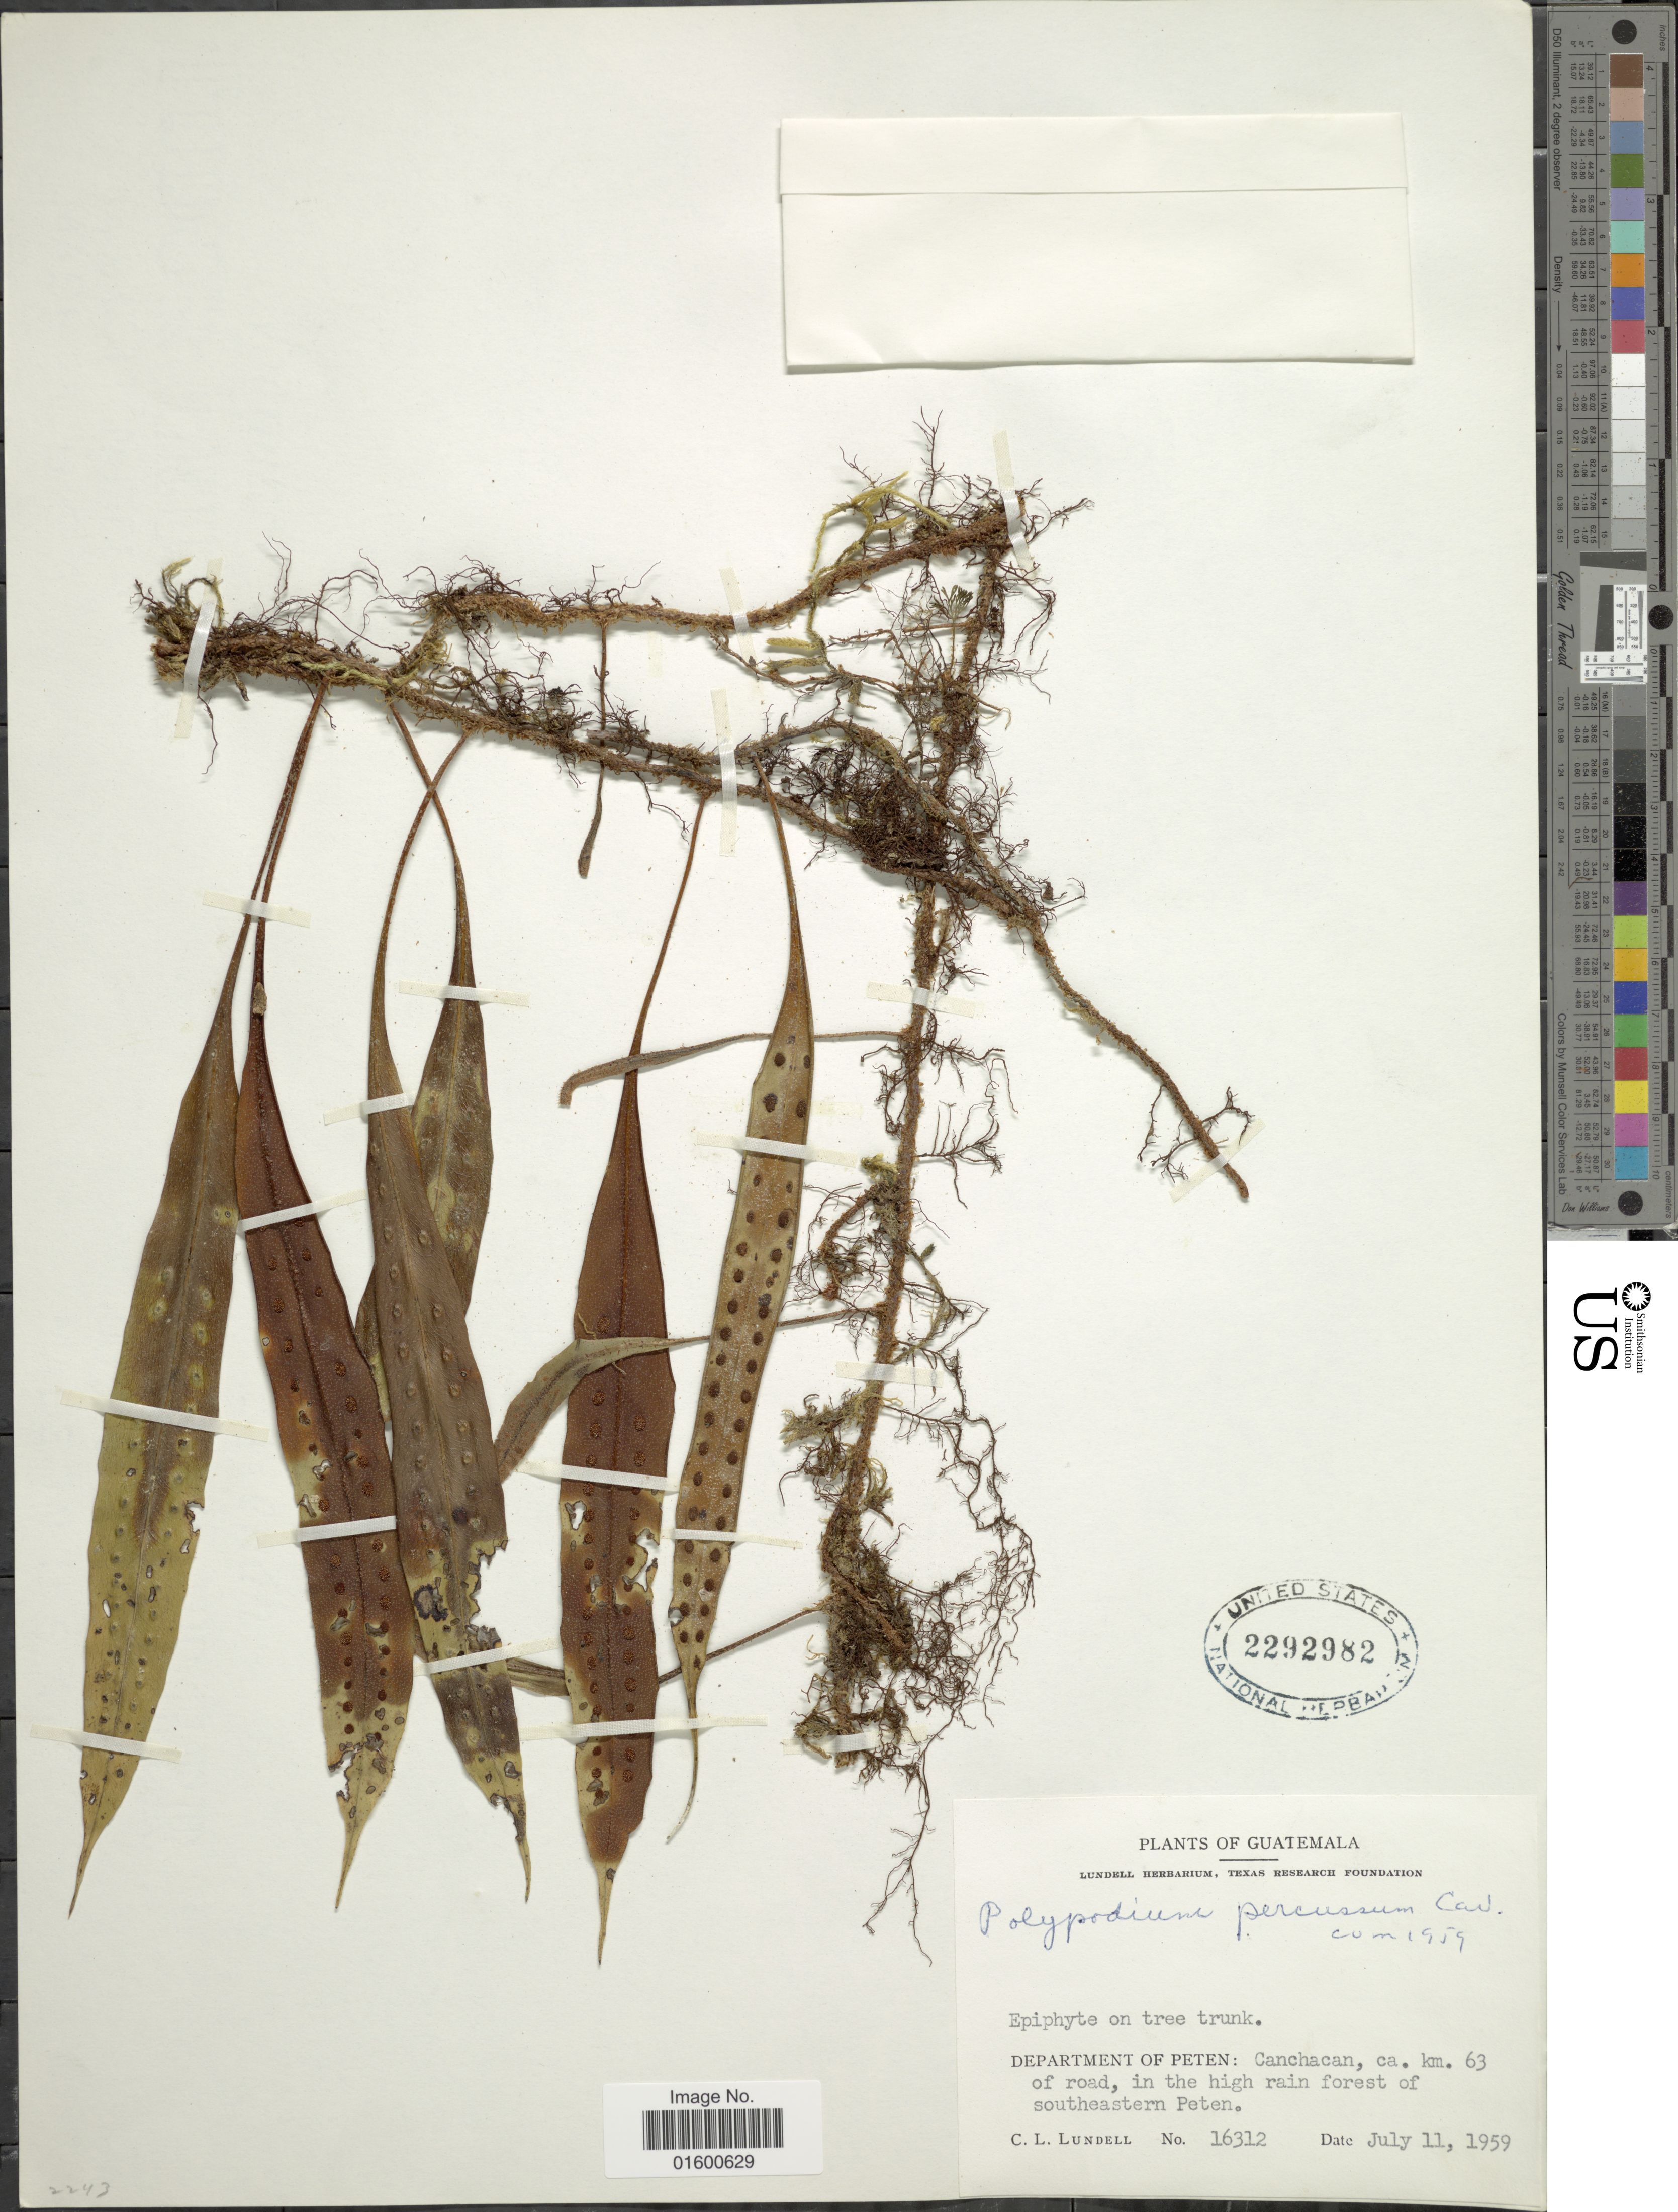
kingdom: Plantae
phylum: Tracheophyta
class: Polypodiopsida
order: Polypodiales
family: Polypodiaceae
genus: Microgramma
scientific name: Microgramma percussa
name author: (Cav.) de la Sota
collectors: C. L. Lundell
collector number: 16312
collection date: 1959-07-11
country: Guatemala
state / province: El Petén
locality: Department of Peten, Canchacan, ca km 63 of road, in the high rain forest of southeastern Peten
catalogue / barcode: US 2292982